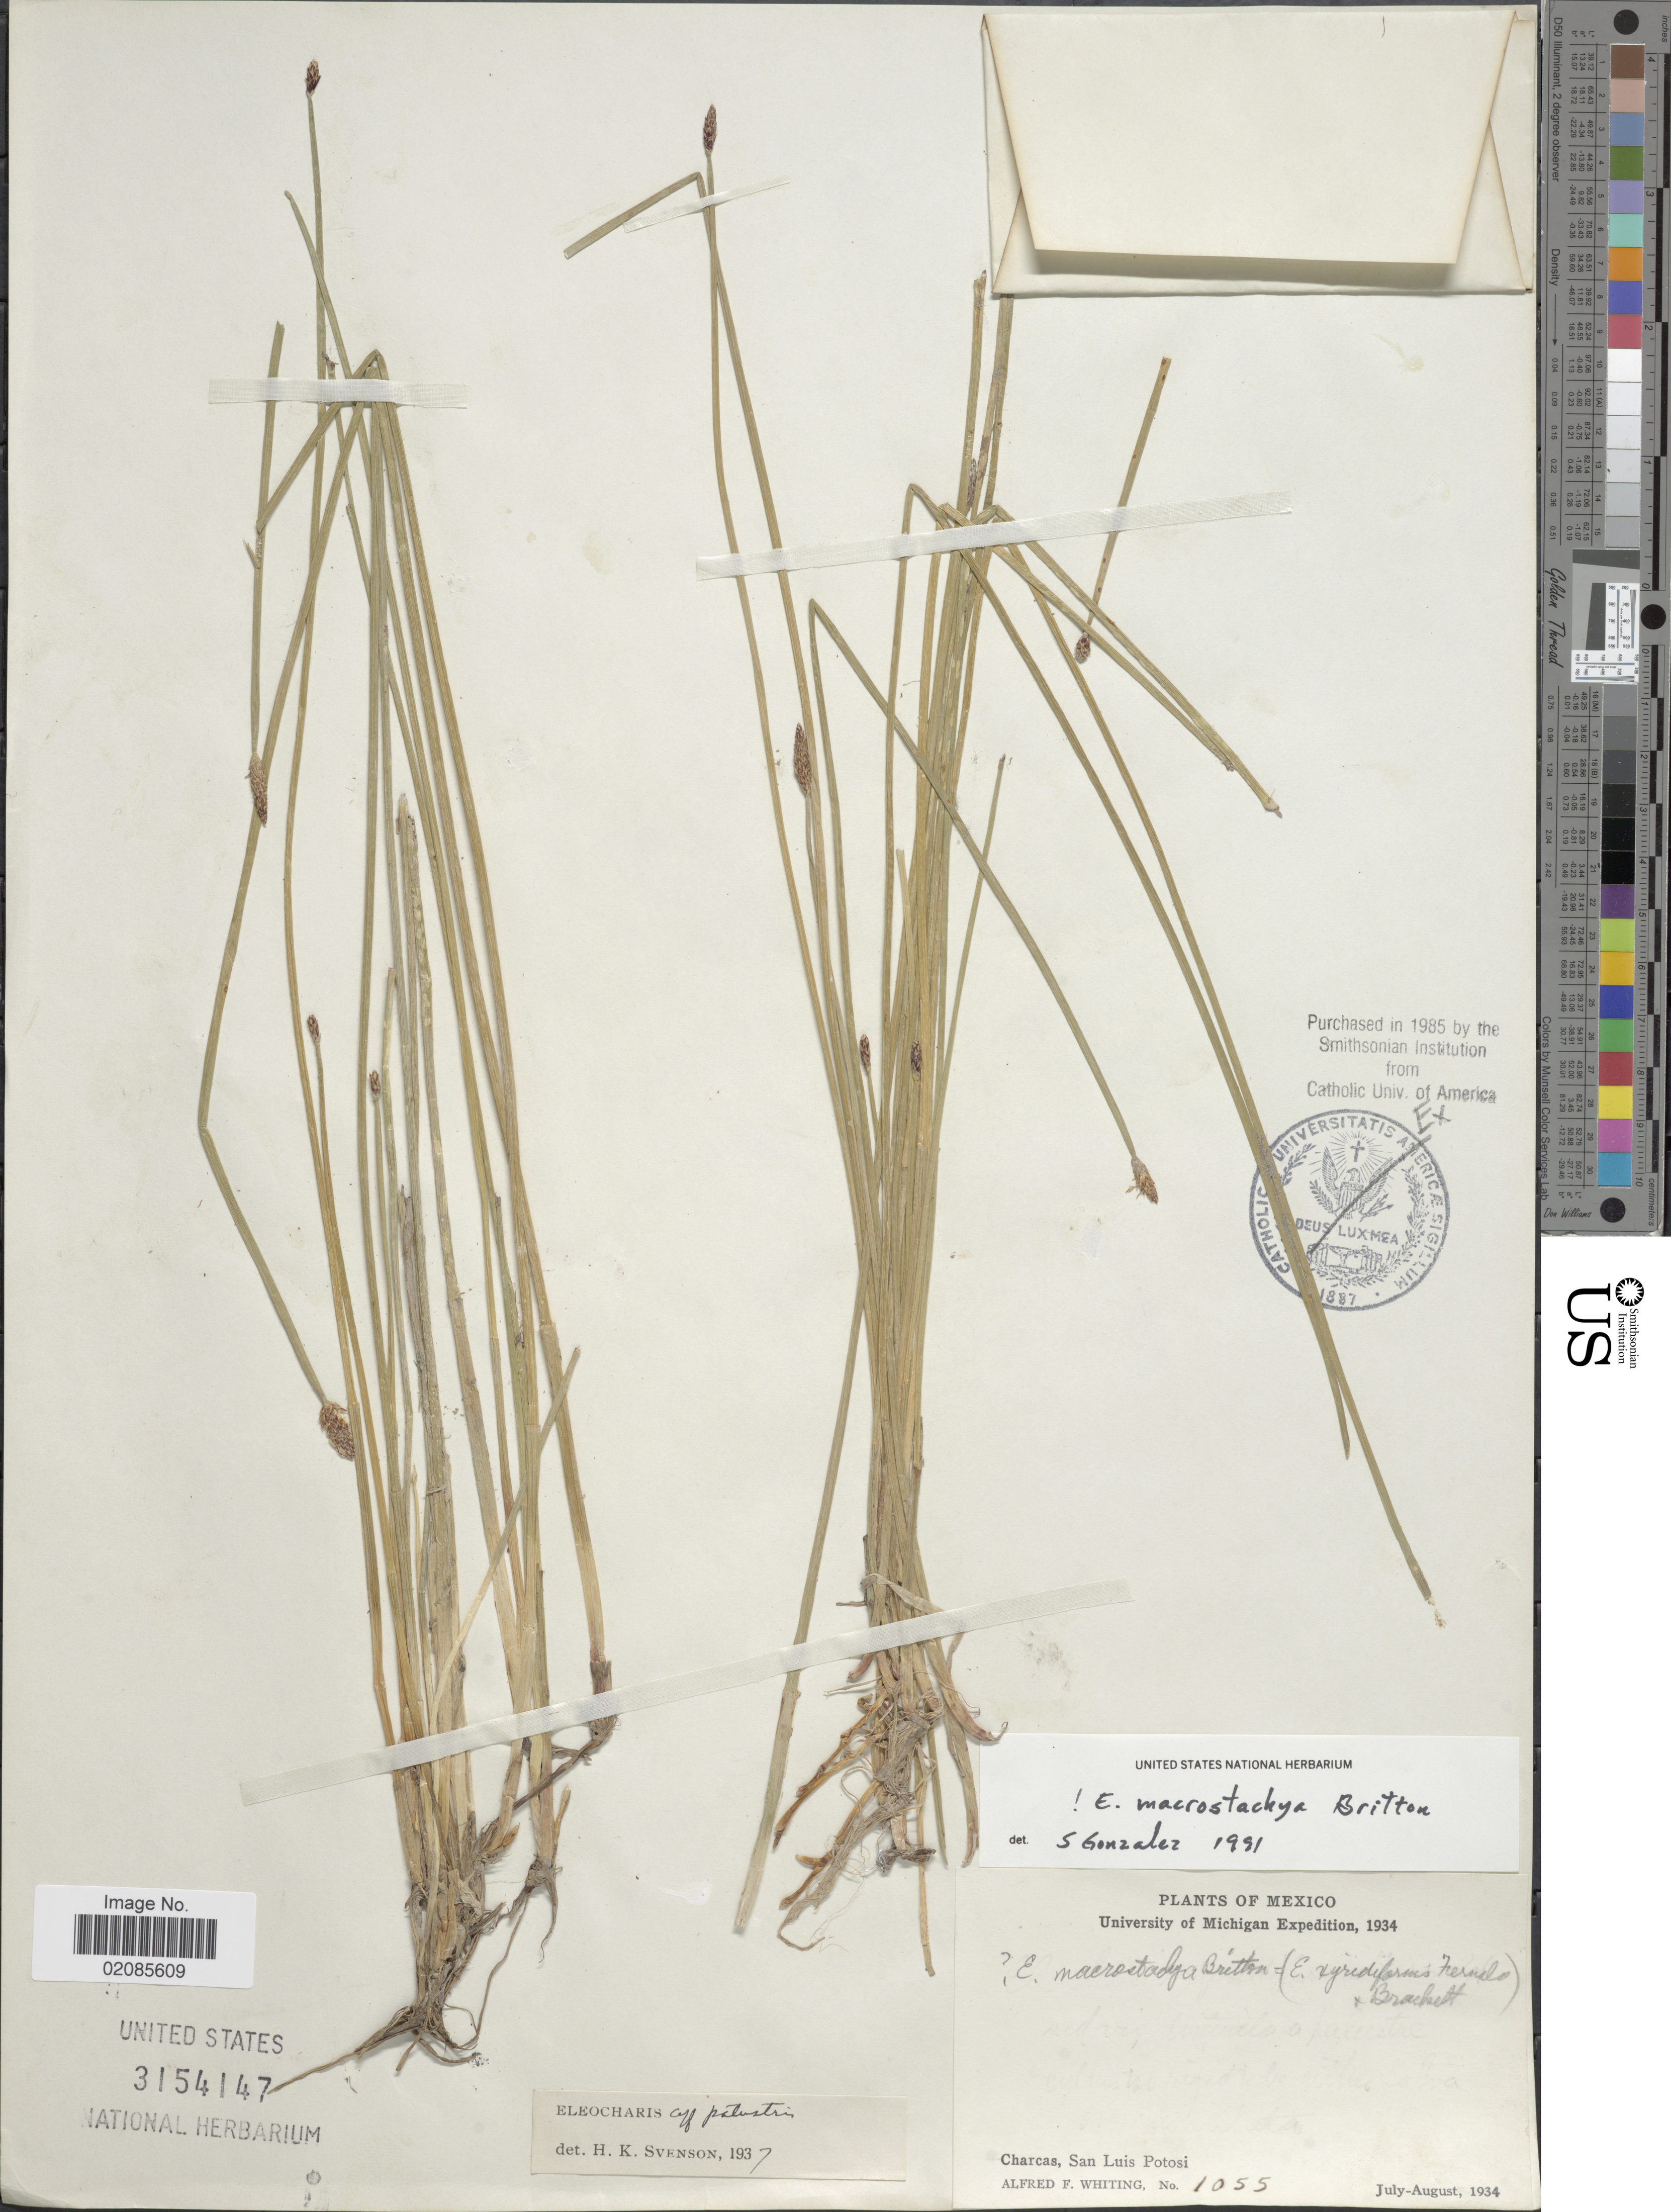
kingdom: Plantae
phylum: Tracheophyta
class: Liliopsida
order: Poales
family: Cyperaceae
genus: Eleocharis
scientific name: Eleocharis macrostachya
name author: Britton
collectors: C. L. Lundell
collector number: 1055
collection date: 1934-07/1934-08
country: Mexico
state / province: San Luis Potosí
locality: Charcas.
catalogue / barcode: US 3154147